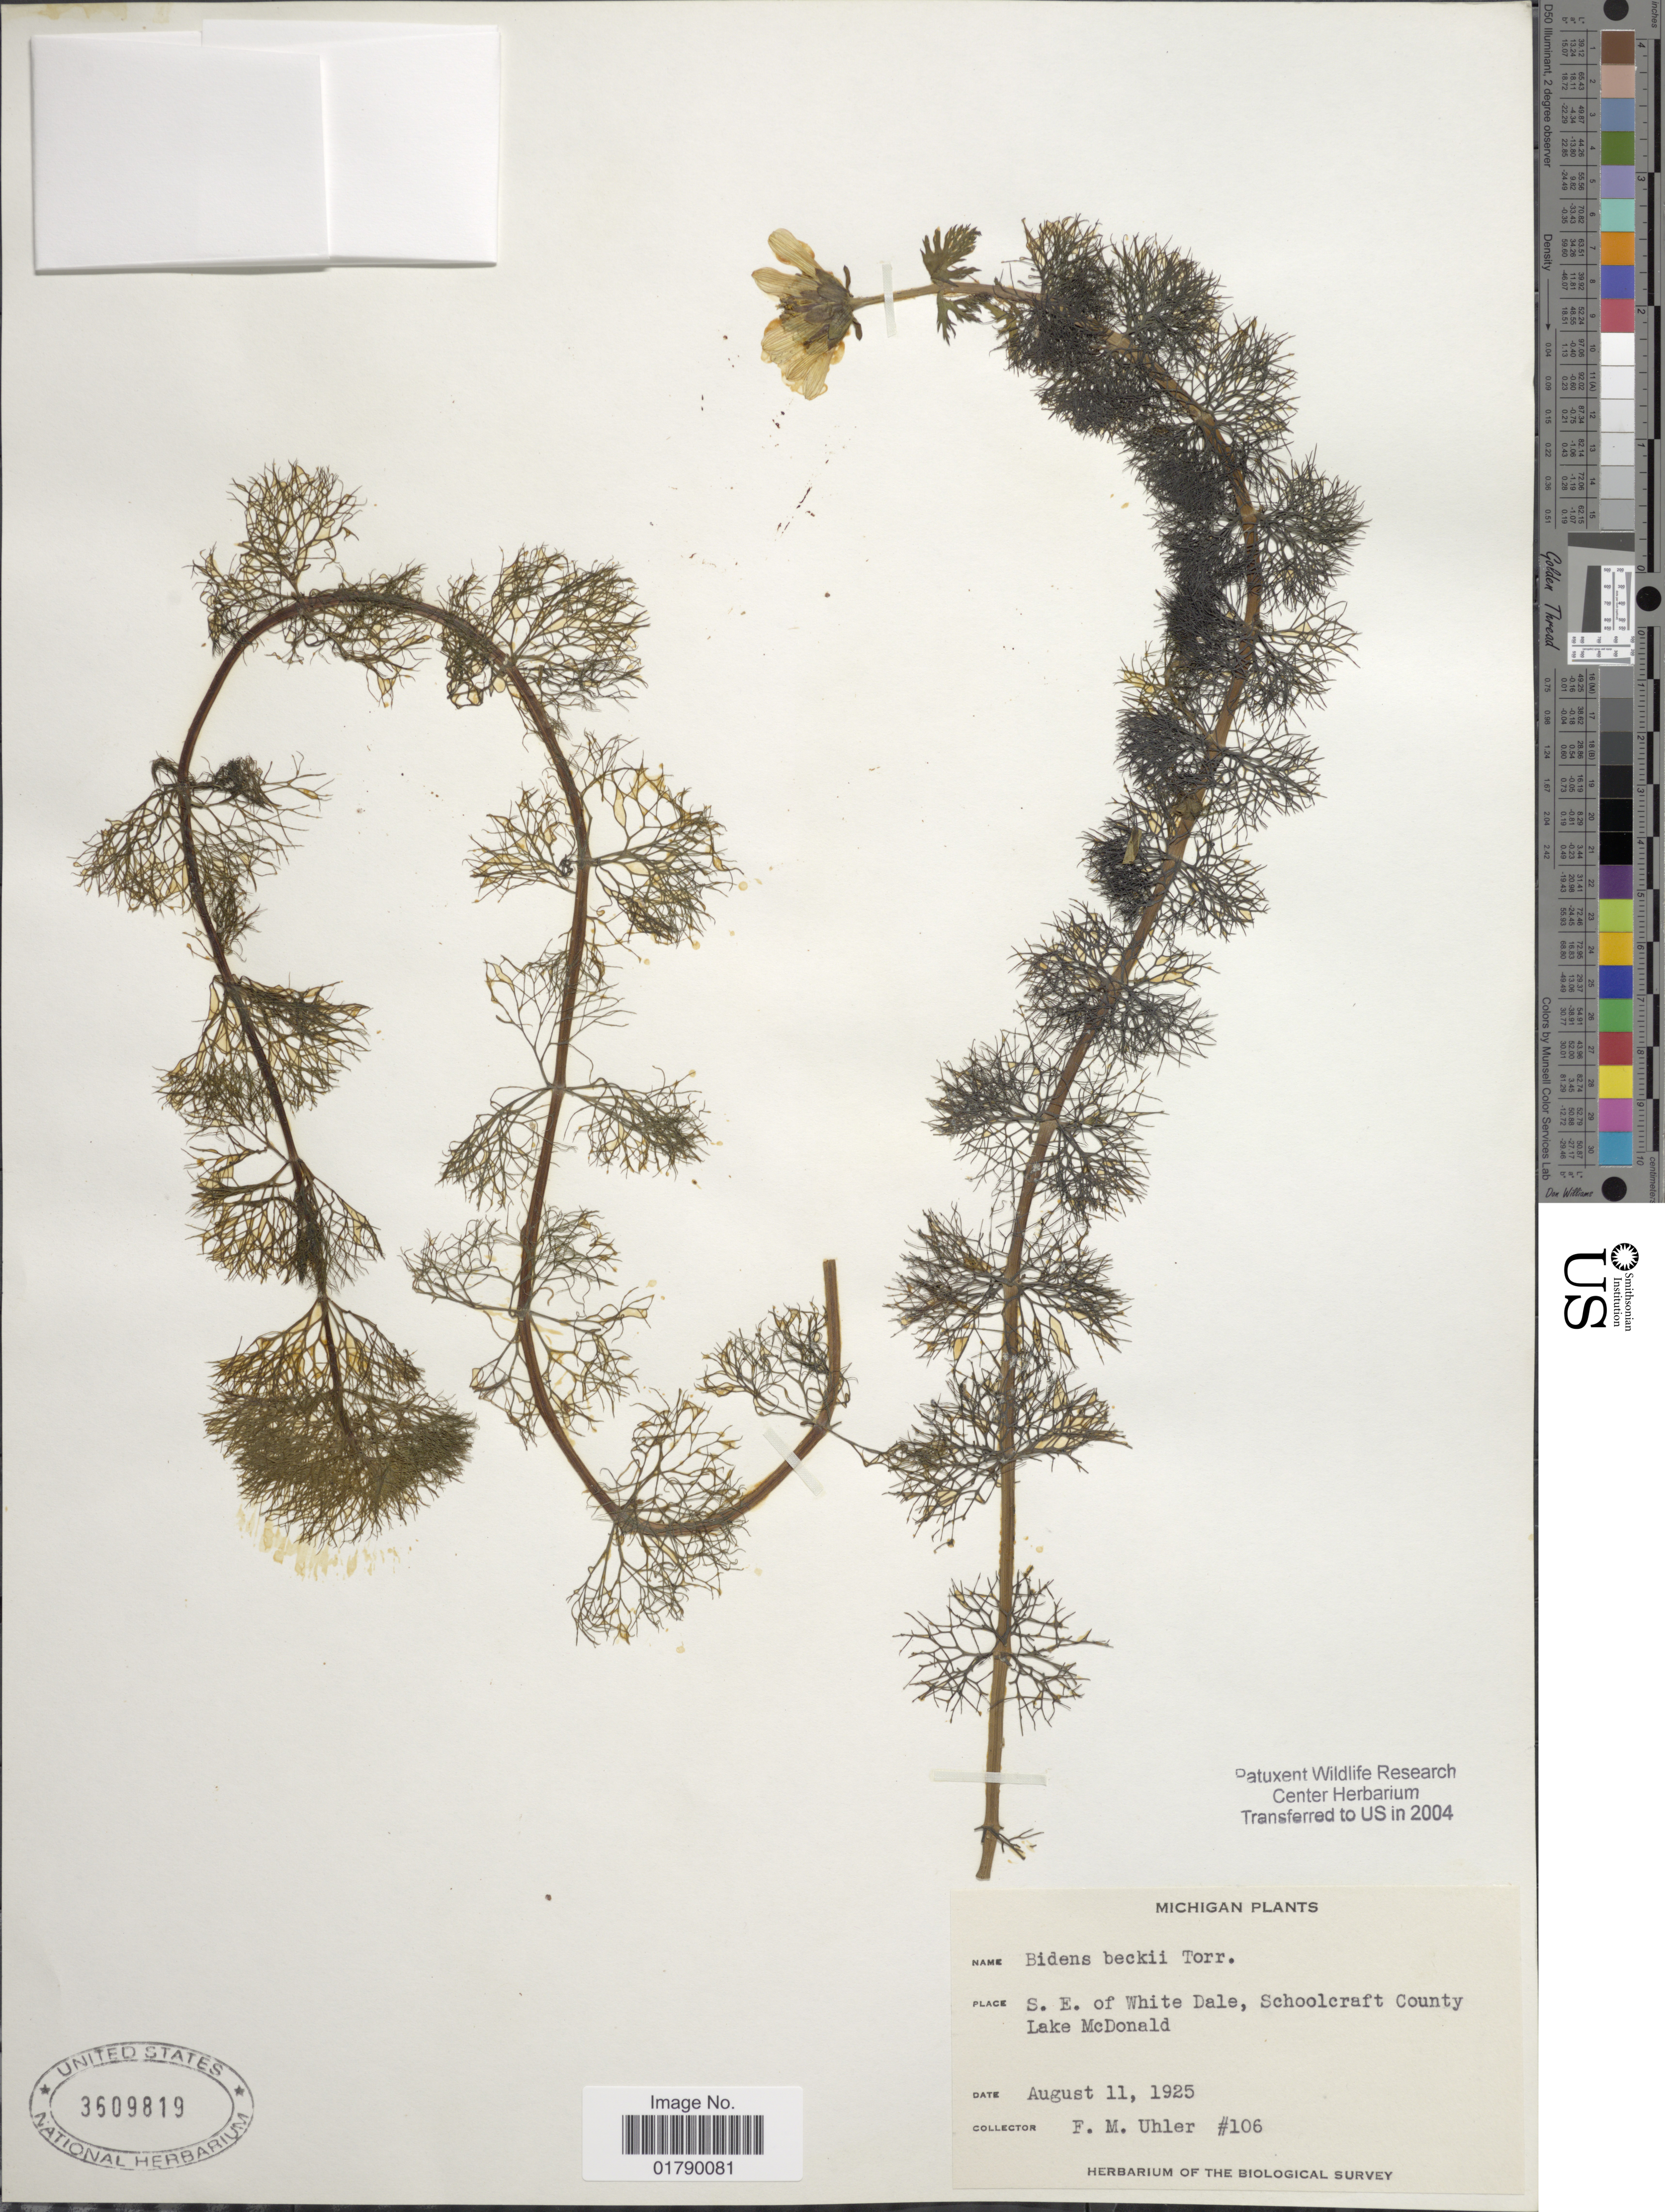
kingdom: Plantae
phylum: Tracheophyta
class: Magnoliopsida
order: Asterales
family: Asteraceae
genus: Megalodonta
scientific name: Megalodonta sp.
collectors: F. M. Uhler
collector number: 106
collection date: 1925-08-11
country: United States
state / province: Michigan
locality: S.E. of White Dale, Schoolcraft County, Lake McDonald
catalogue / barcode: US 3609819